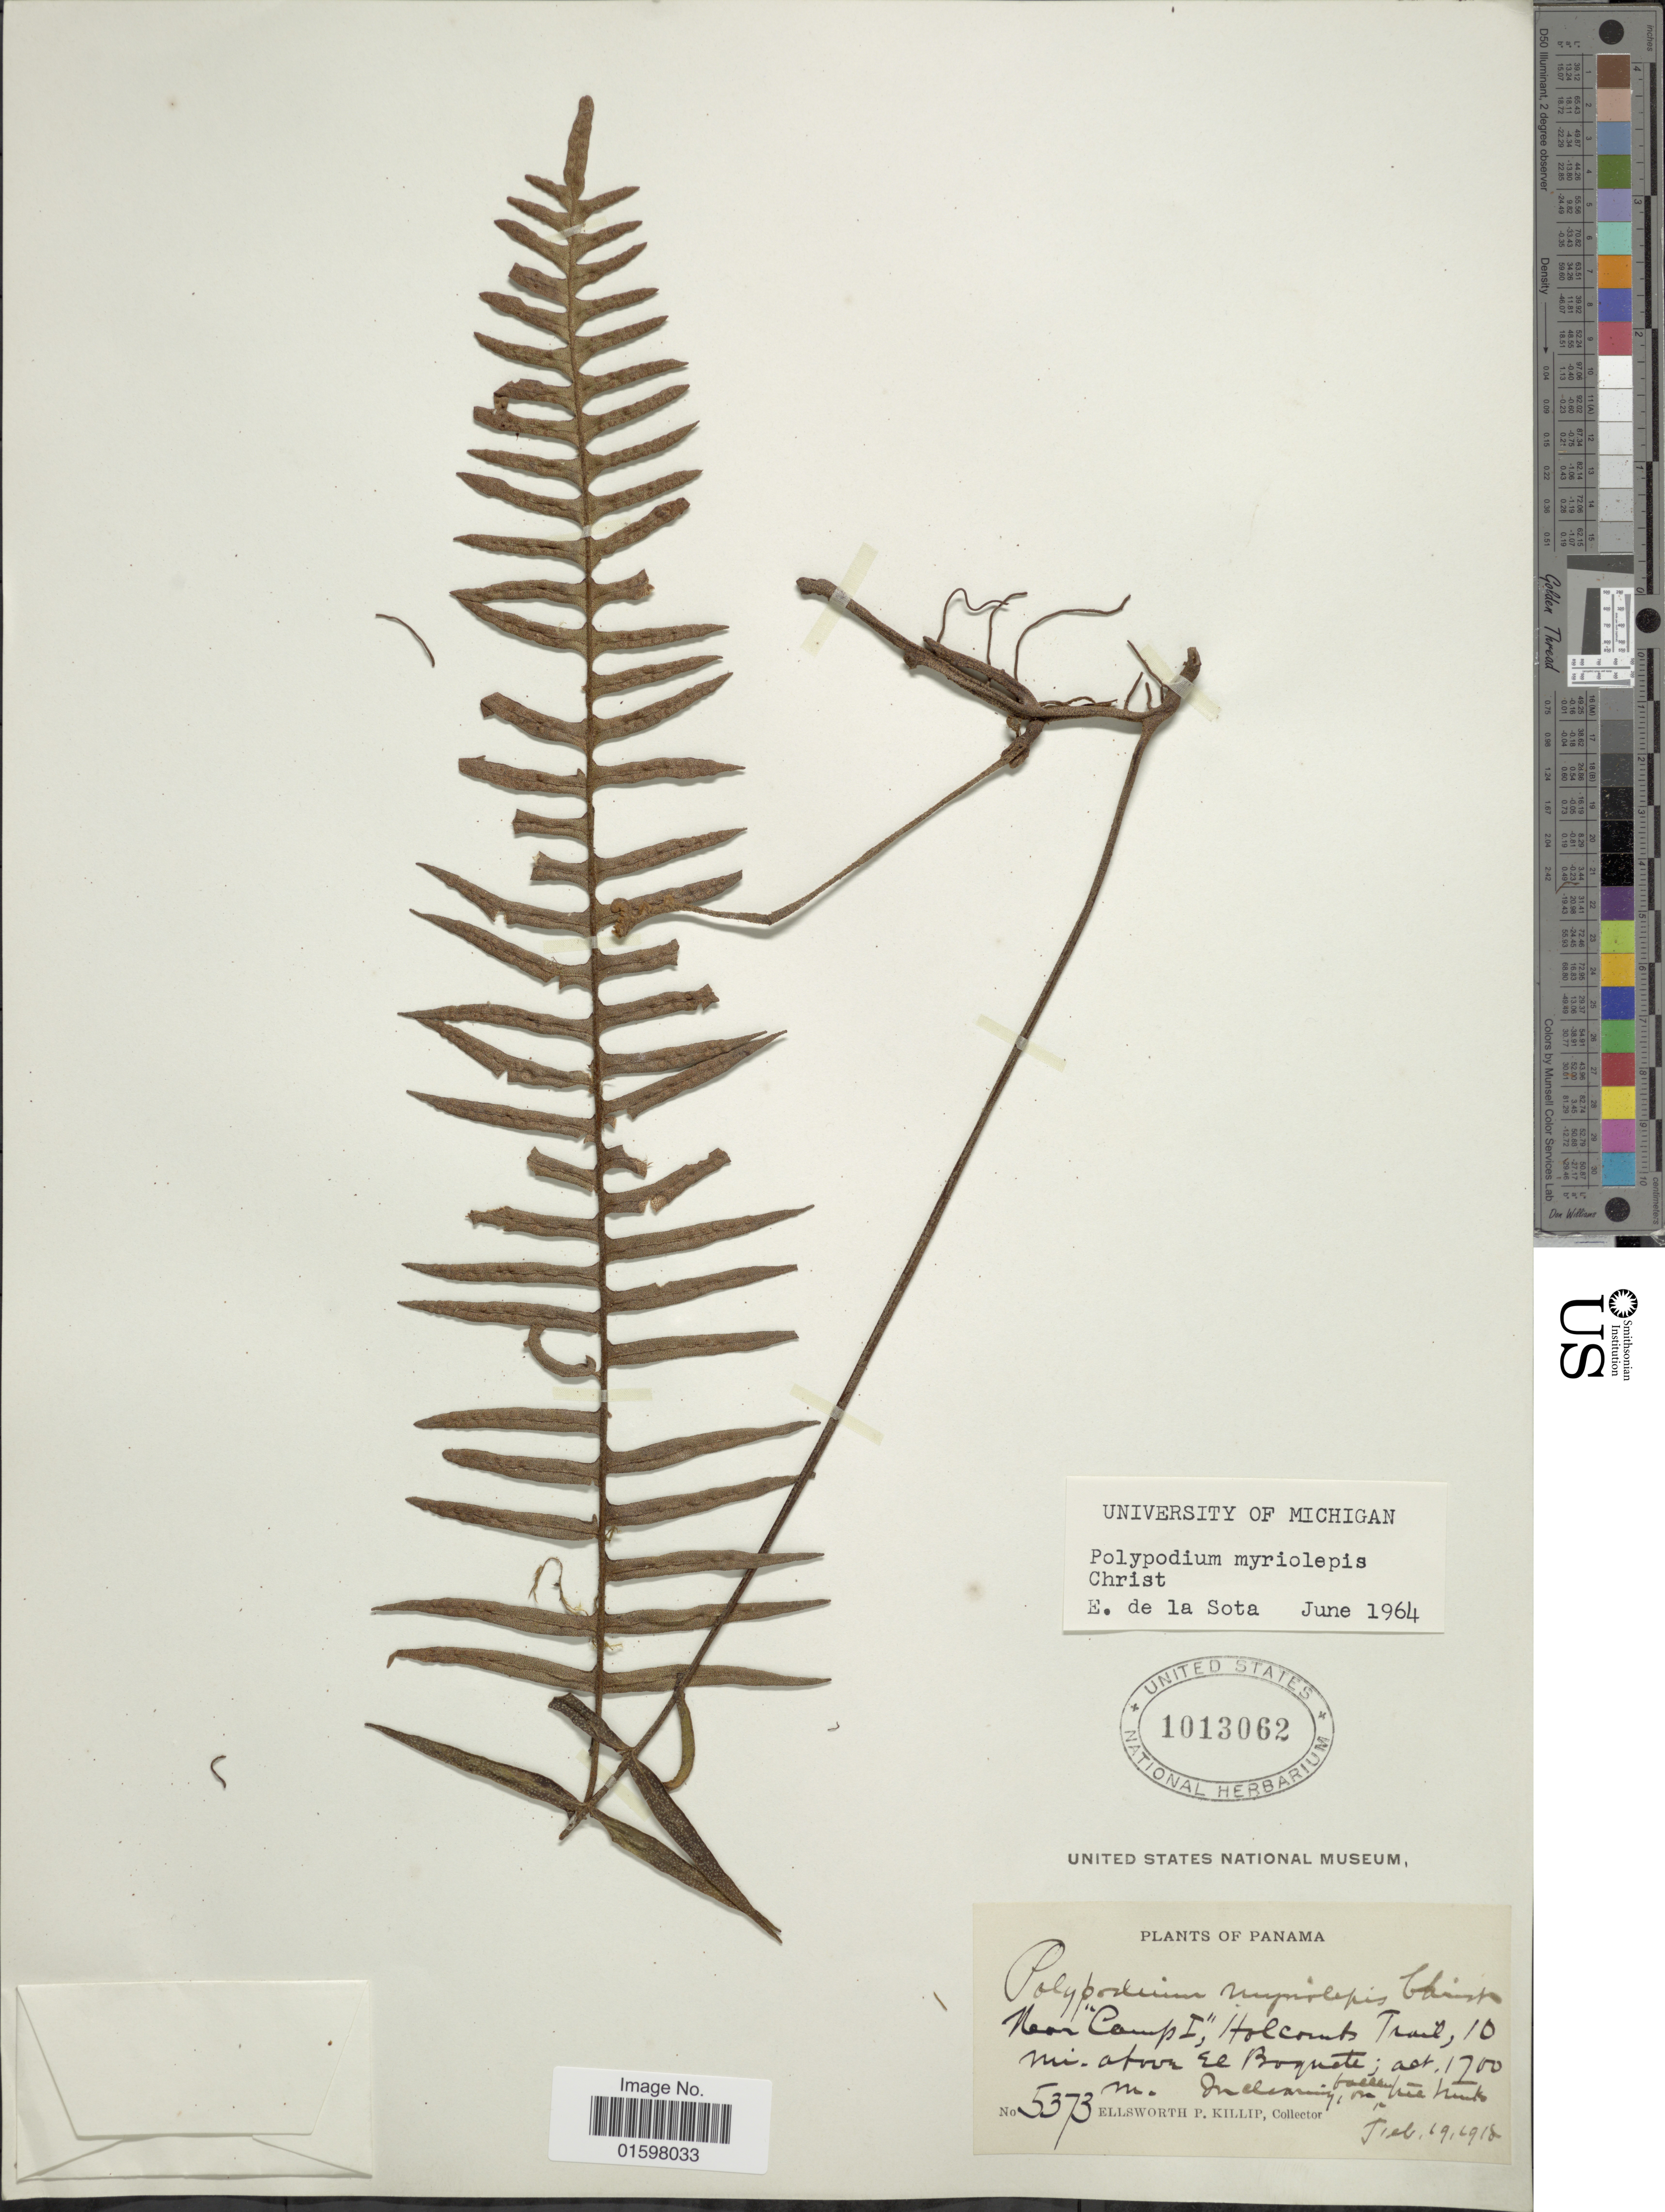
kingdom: Plantae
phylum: Tracheophyta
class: Polypodiopsida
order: Polypodiales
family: Polypodiaceae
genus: Pleopeltis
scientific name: Pleopeltis myriolepis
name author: (Christ) A.R. Sm. & Tejero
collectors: E. P. Killip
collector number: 5373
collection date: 1918-02-19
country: Panama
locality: Near 'Camp I,' Holcombs Trail, 10 mi above EL Boquete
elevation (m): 1700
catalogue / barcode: US 1013062